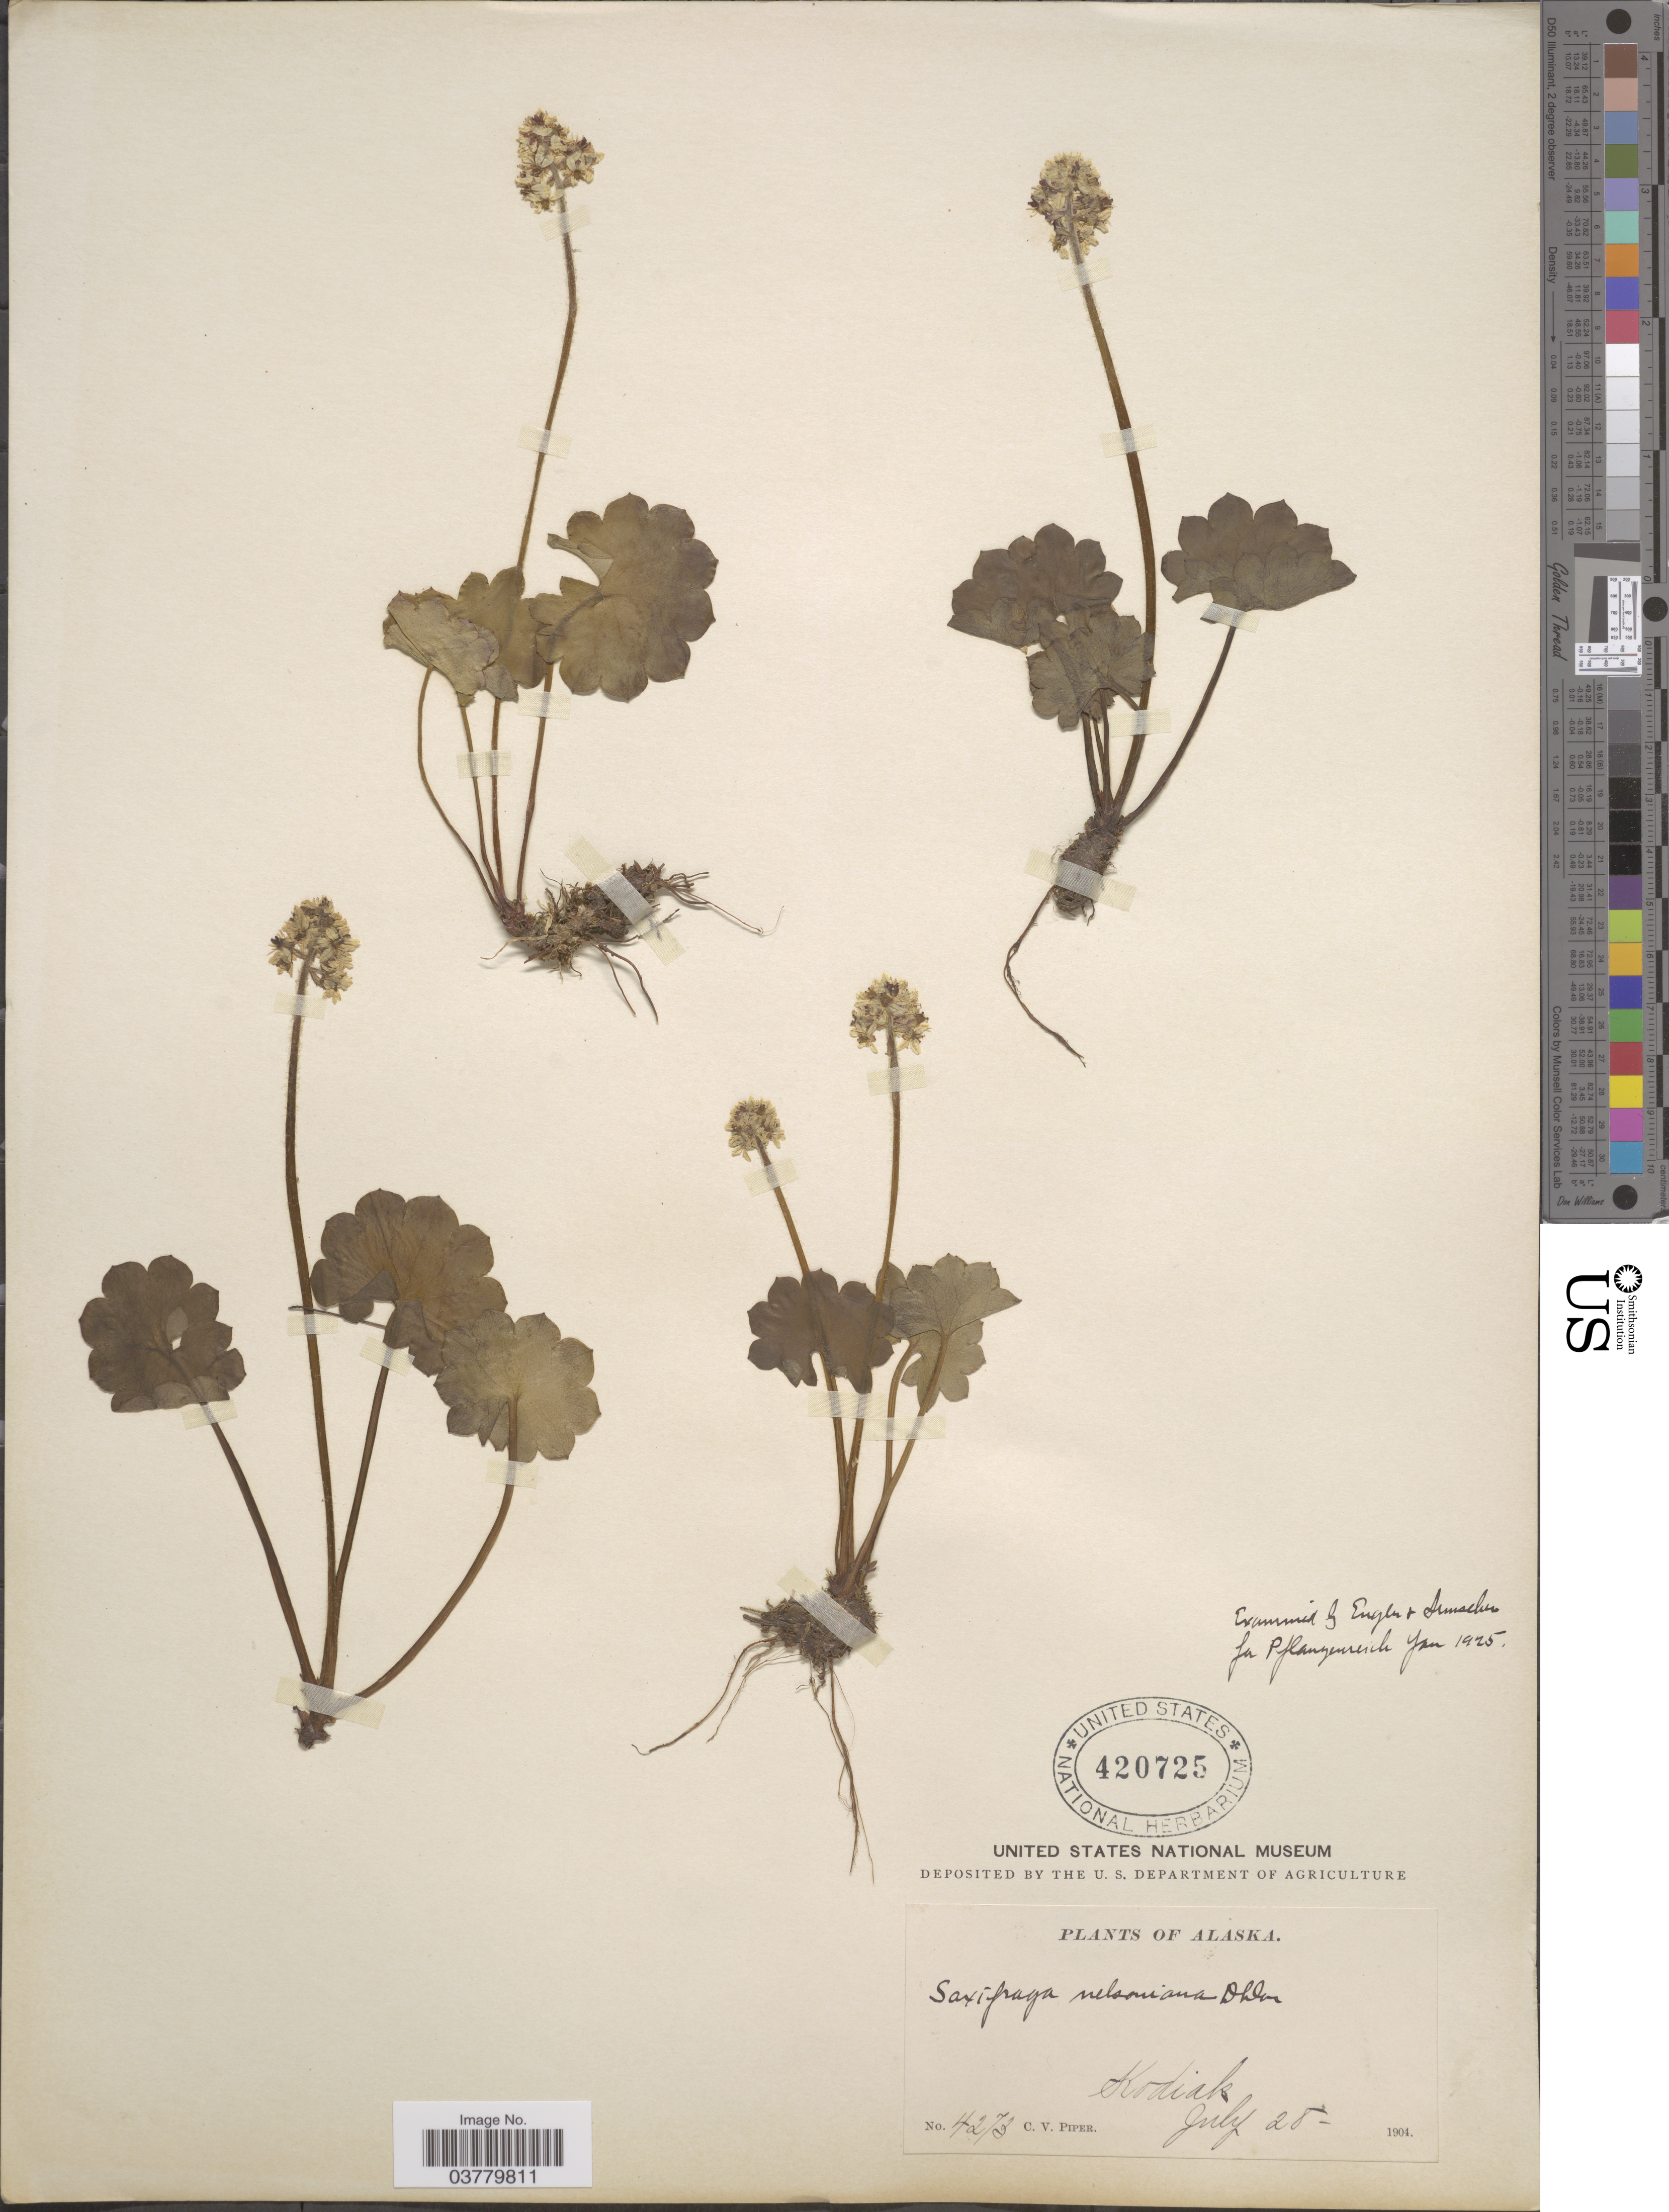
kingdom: Plantae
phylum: Tracheophyta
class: Magnoliopsida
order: Saxifragales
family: Saxifragaceae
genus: Micranthes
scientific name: Micranthes nelsoniana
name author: (D. Don) Small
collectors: C. V. Piper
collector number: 4273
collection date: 1904-07-28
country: United States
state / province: Alaska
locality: Kodiak.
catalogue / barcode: US 420725